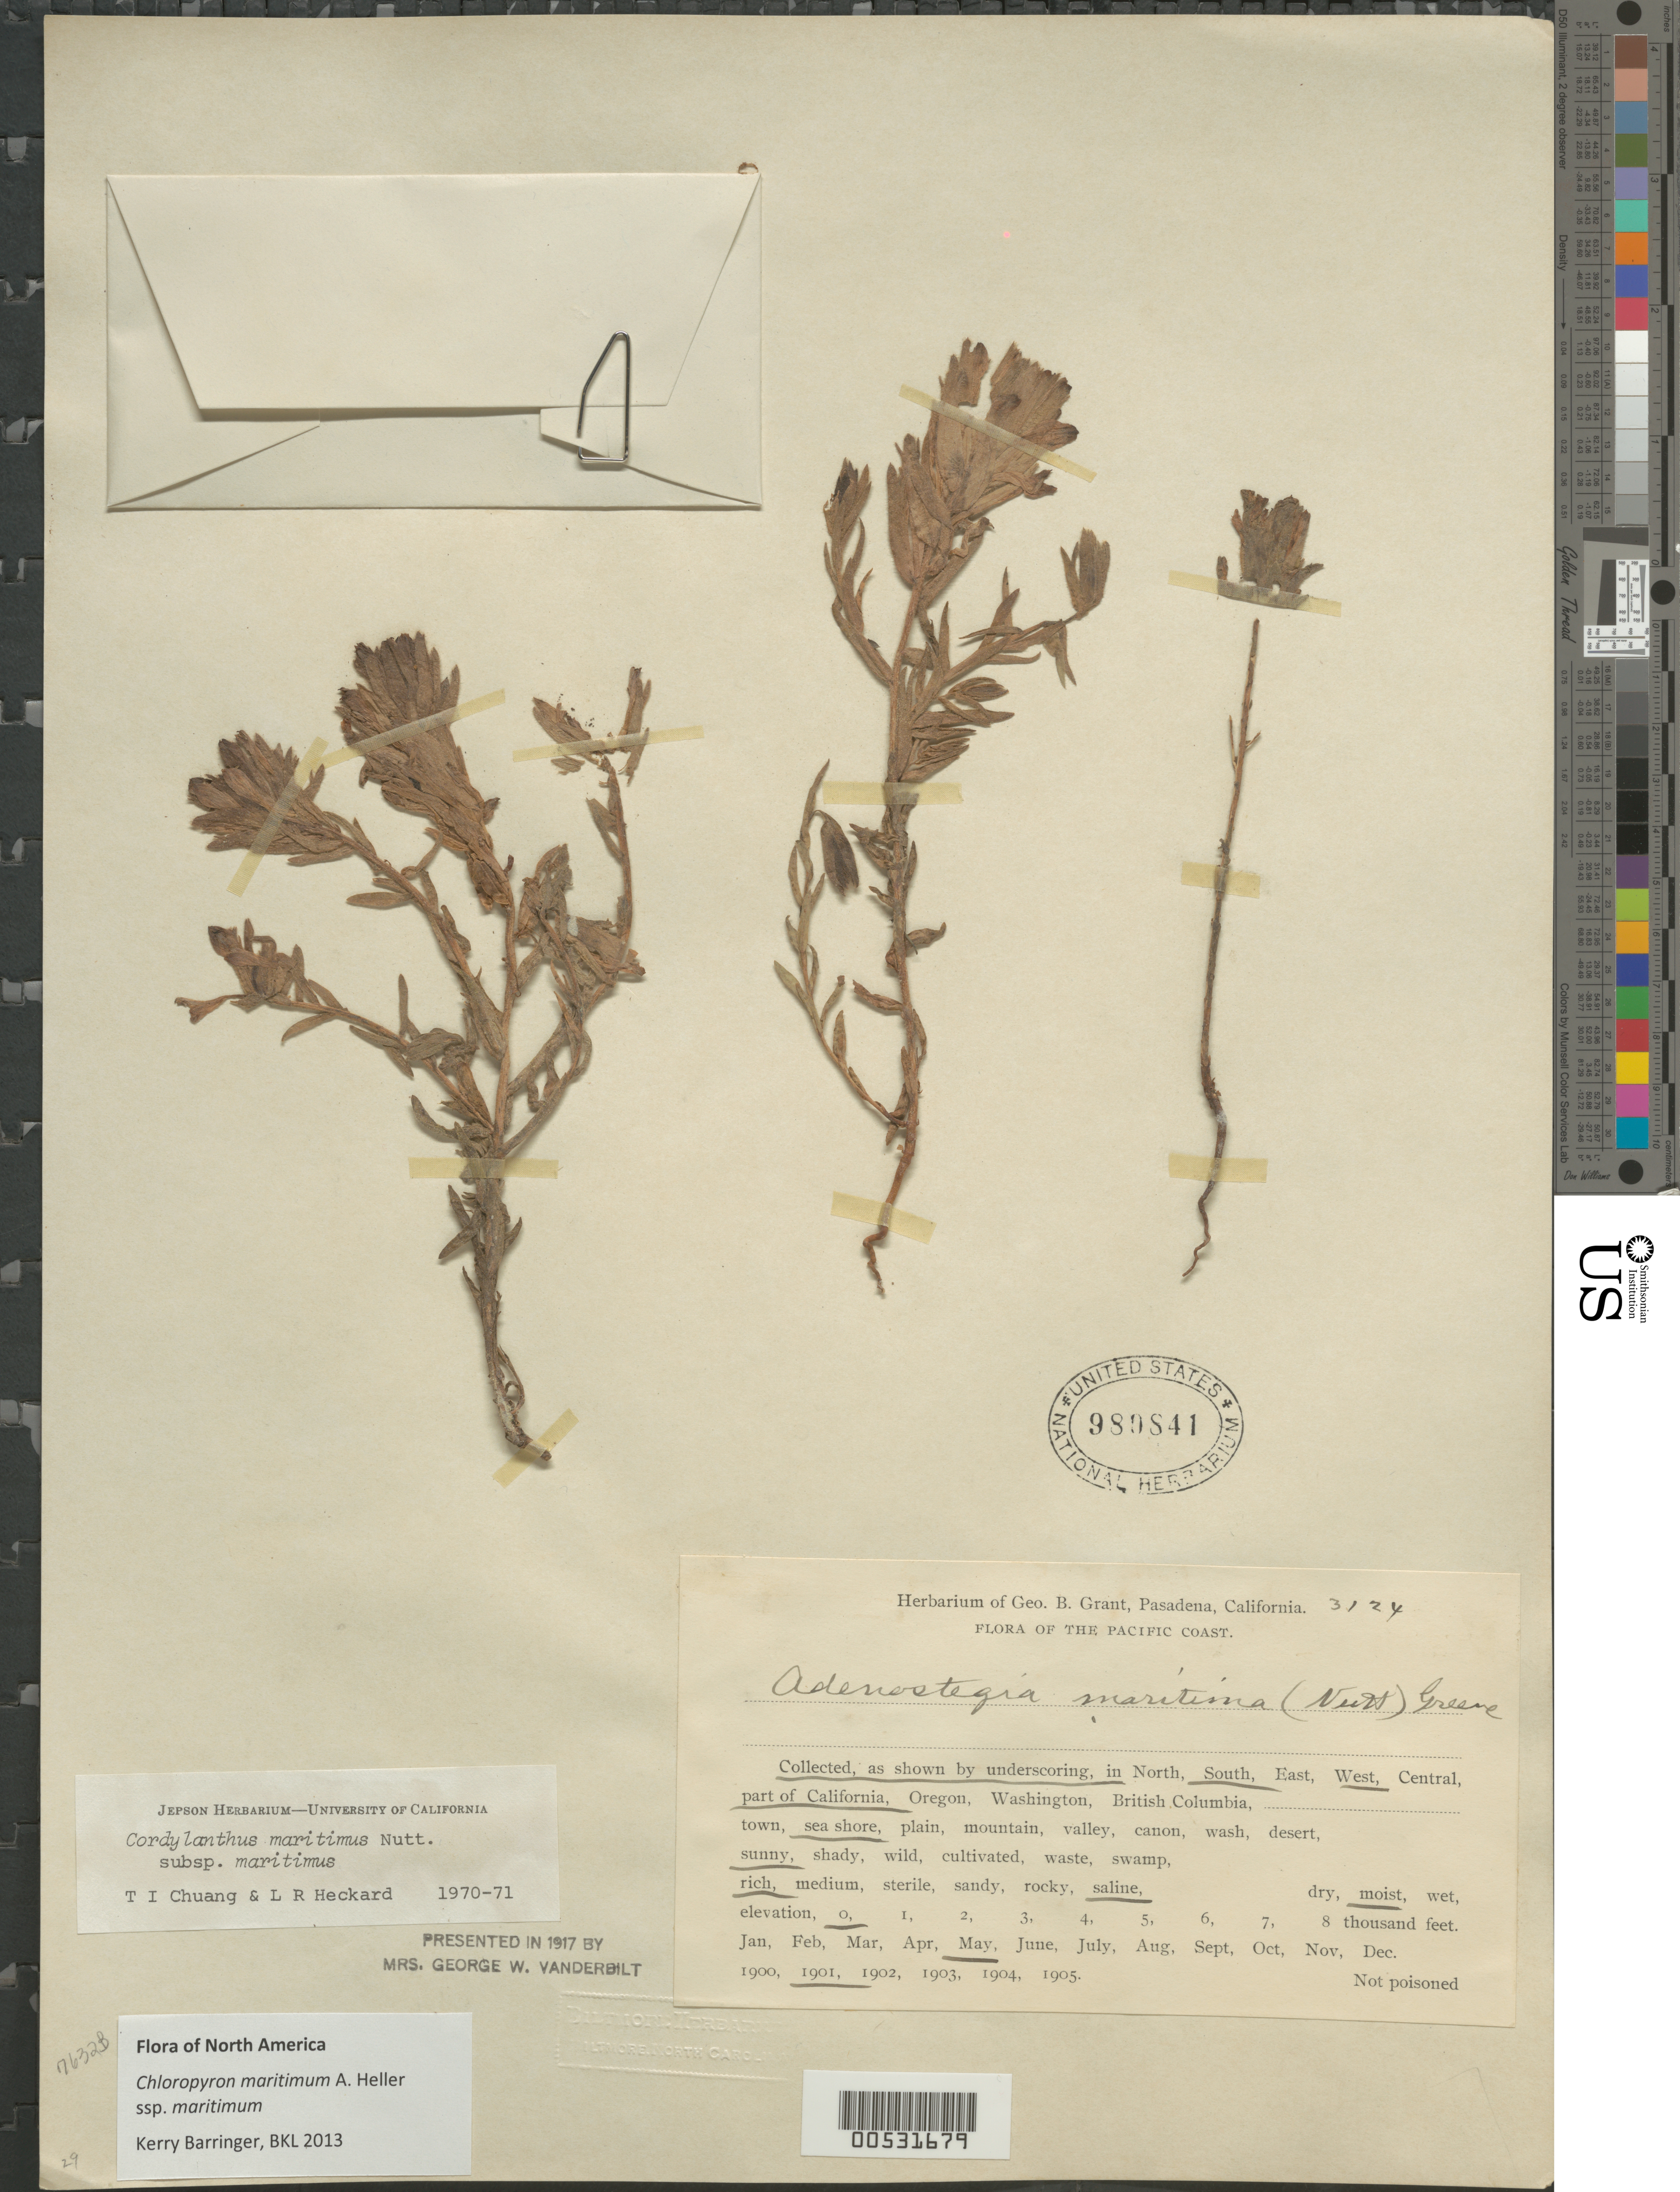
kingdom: Plantae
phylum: Tracheophyta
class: Magnoliopsida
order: Lamiales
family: Orobanchaceae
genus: Chloropyron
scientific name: Chloropyron maritimum subsp. maritimum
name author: (Nutt. ex Benth.) A. Heller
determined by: Chuang, T. I.; Heckard, Lawrence R.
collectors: ex Herb. Grant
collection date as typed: May 1901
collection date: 1901-05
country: United States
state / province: California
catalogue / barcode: US 980841